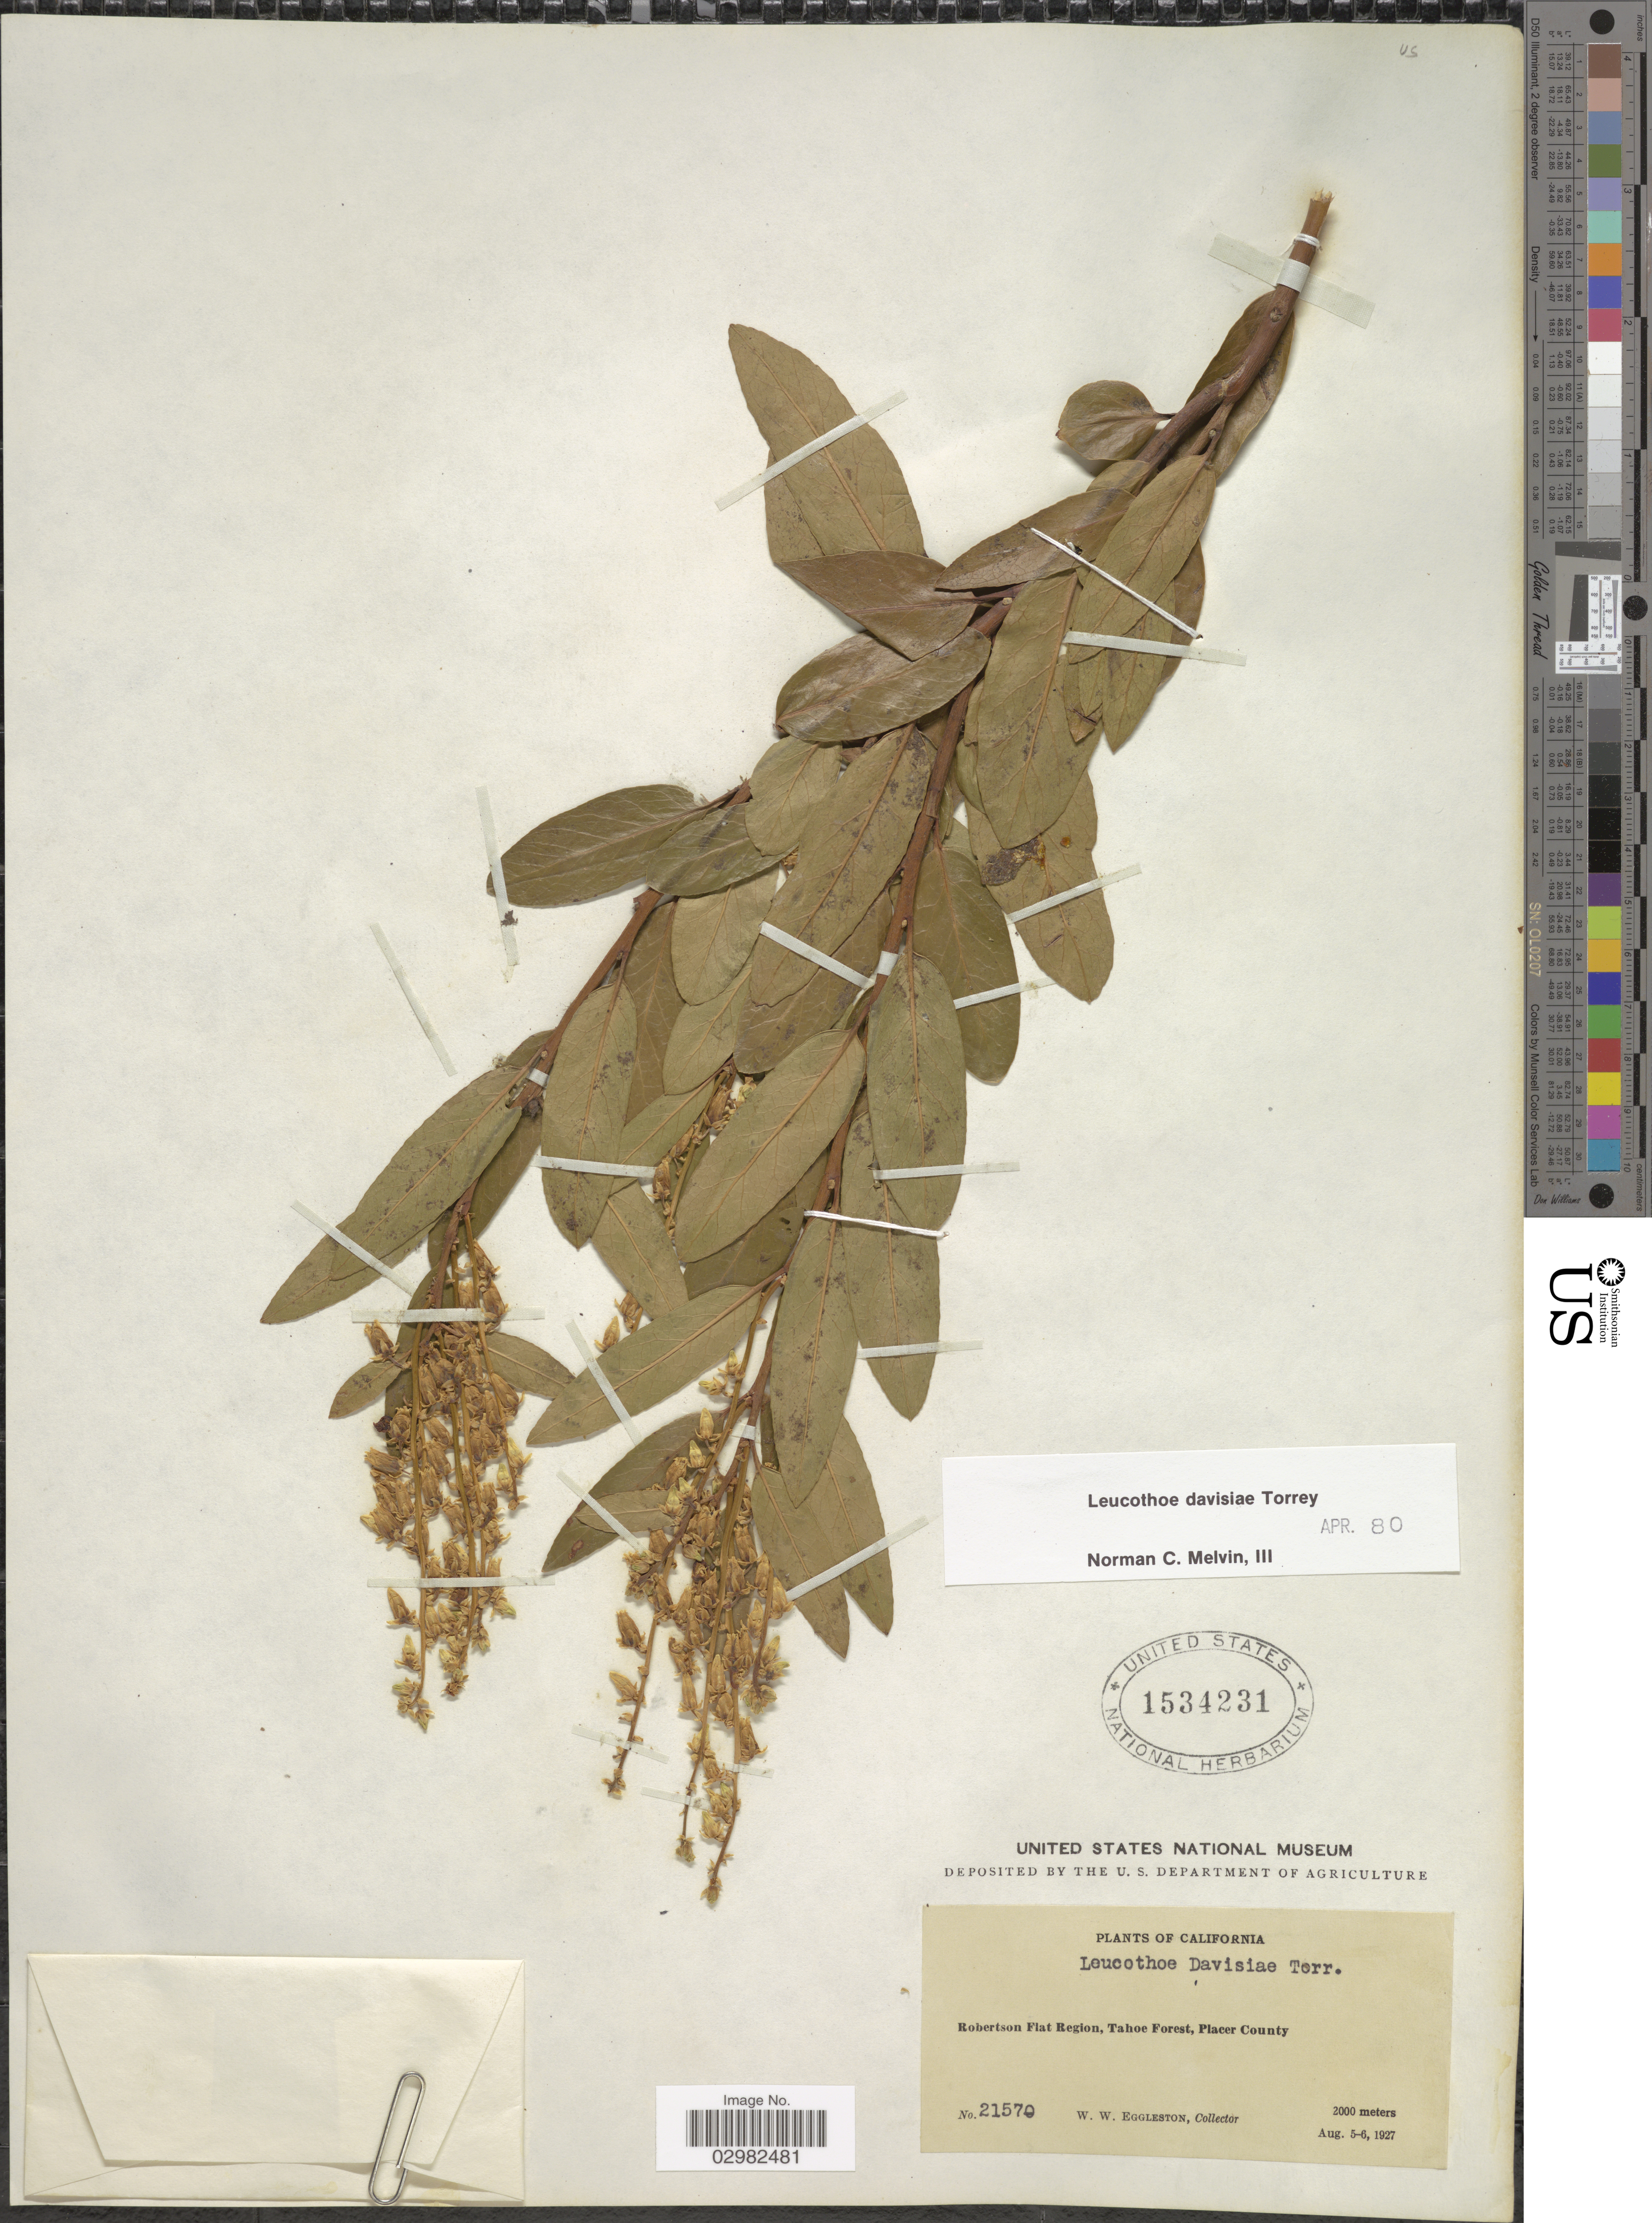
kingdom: Plantae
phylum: Tracheophyta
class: Magnoliopsida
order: Ericales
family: Ericaceae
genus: Leucothoe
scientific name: Leucothoë davisiae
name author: Torr.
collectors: W. W. Eggleston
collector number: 21570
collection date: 1927-08-05/1927-08-06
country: United States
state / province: California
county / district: Placer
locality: Robertson Flat Region, Tahoe Forest, Placer County.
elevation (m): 2000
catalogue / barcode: US 1534231